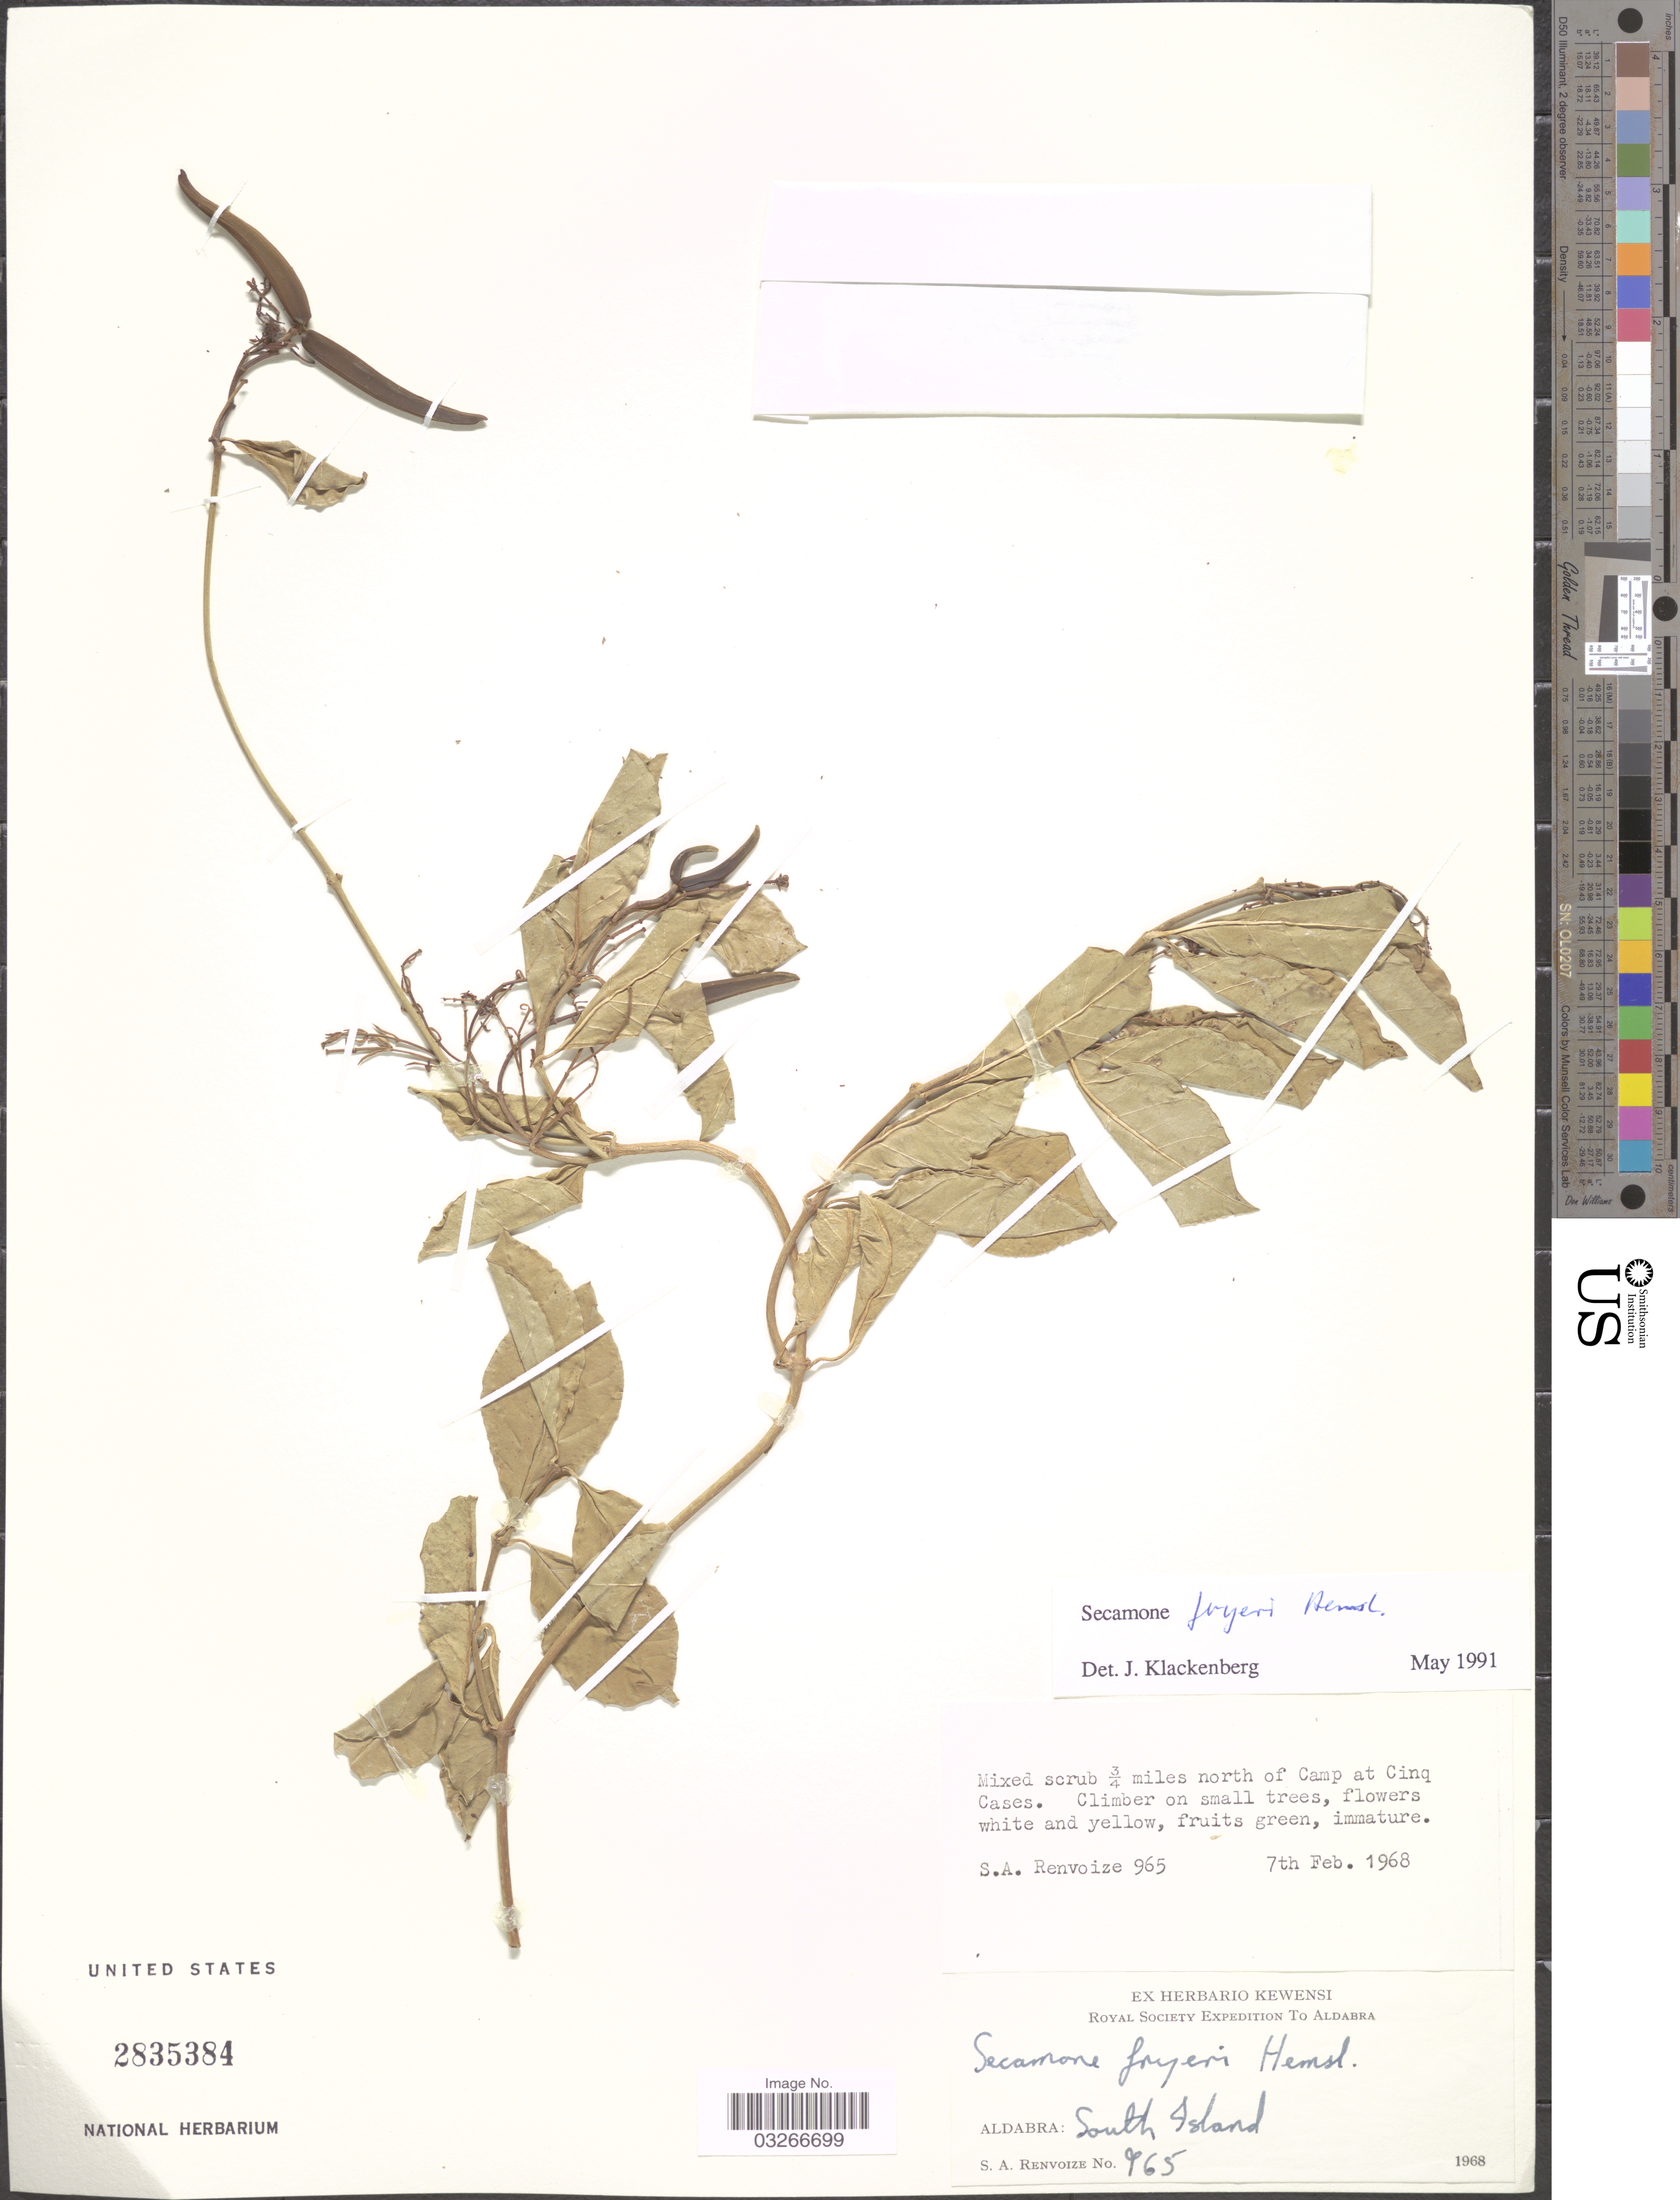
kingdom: Plantae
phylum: Tracheophyta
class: Magnoliopsida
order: Gentianales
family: Apocynaceae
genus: Secamone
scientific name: Secamone fryeri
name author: Hemsl.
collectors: S. A. Renvoize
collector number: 965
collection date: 1968-02-07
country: Seychelles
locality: Mixed scrub ¾ miles north of Camp at Cinq Cases. Aldabra: South Island.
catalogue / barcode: US 2835384